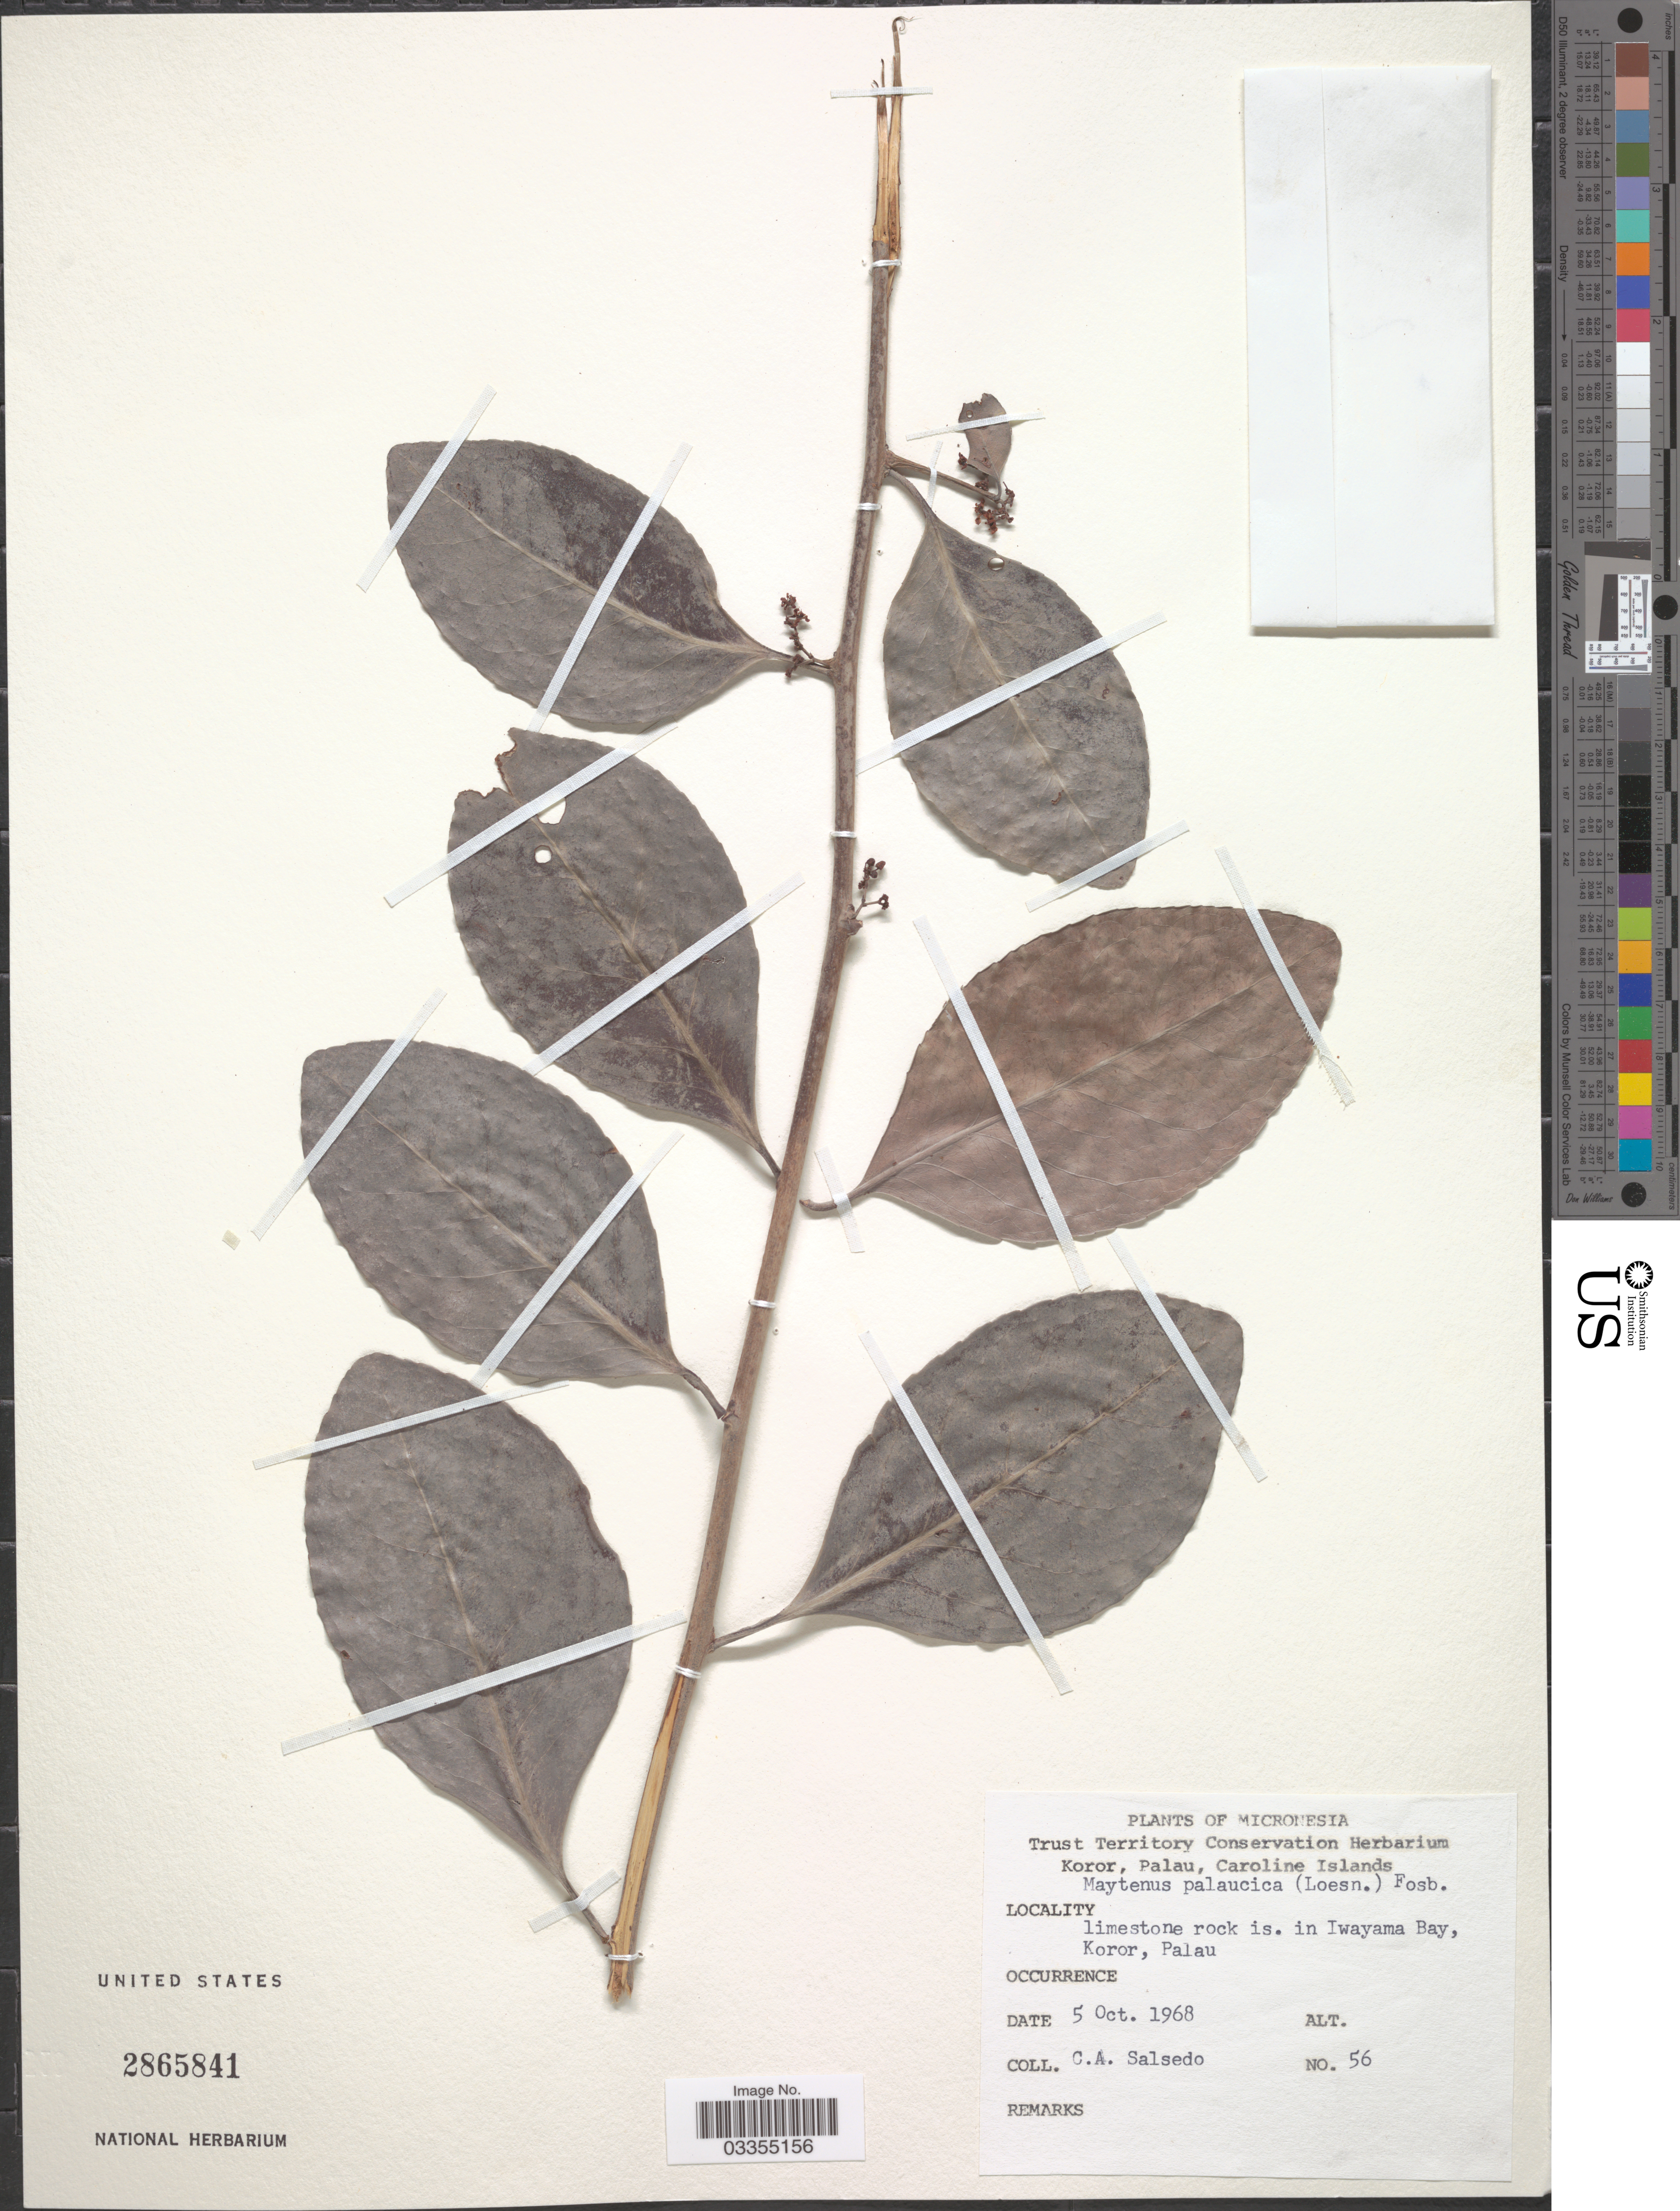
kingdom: Plantae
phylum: Tracheophyta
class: Magnoliopsida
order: Celastrales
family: Celastraceae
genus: Gymnosporia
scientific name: Gymnosporia palauica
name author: Loes.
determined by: Wagner, W. L., (BOT), Smithsonian Institution - National Museum of Natural History (UNITED STATES)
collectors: C.A. Salsedo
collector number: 56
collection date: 1968-10-05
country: Palau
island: Oreor [Koror]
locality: Micronesia. Limestone rock is. in Iwayama Bay, Koror, Palau.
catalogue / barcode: US 2865841